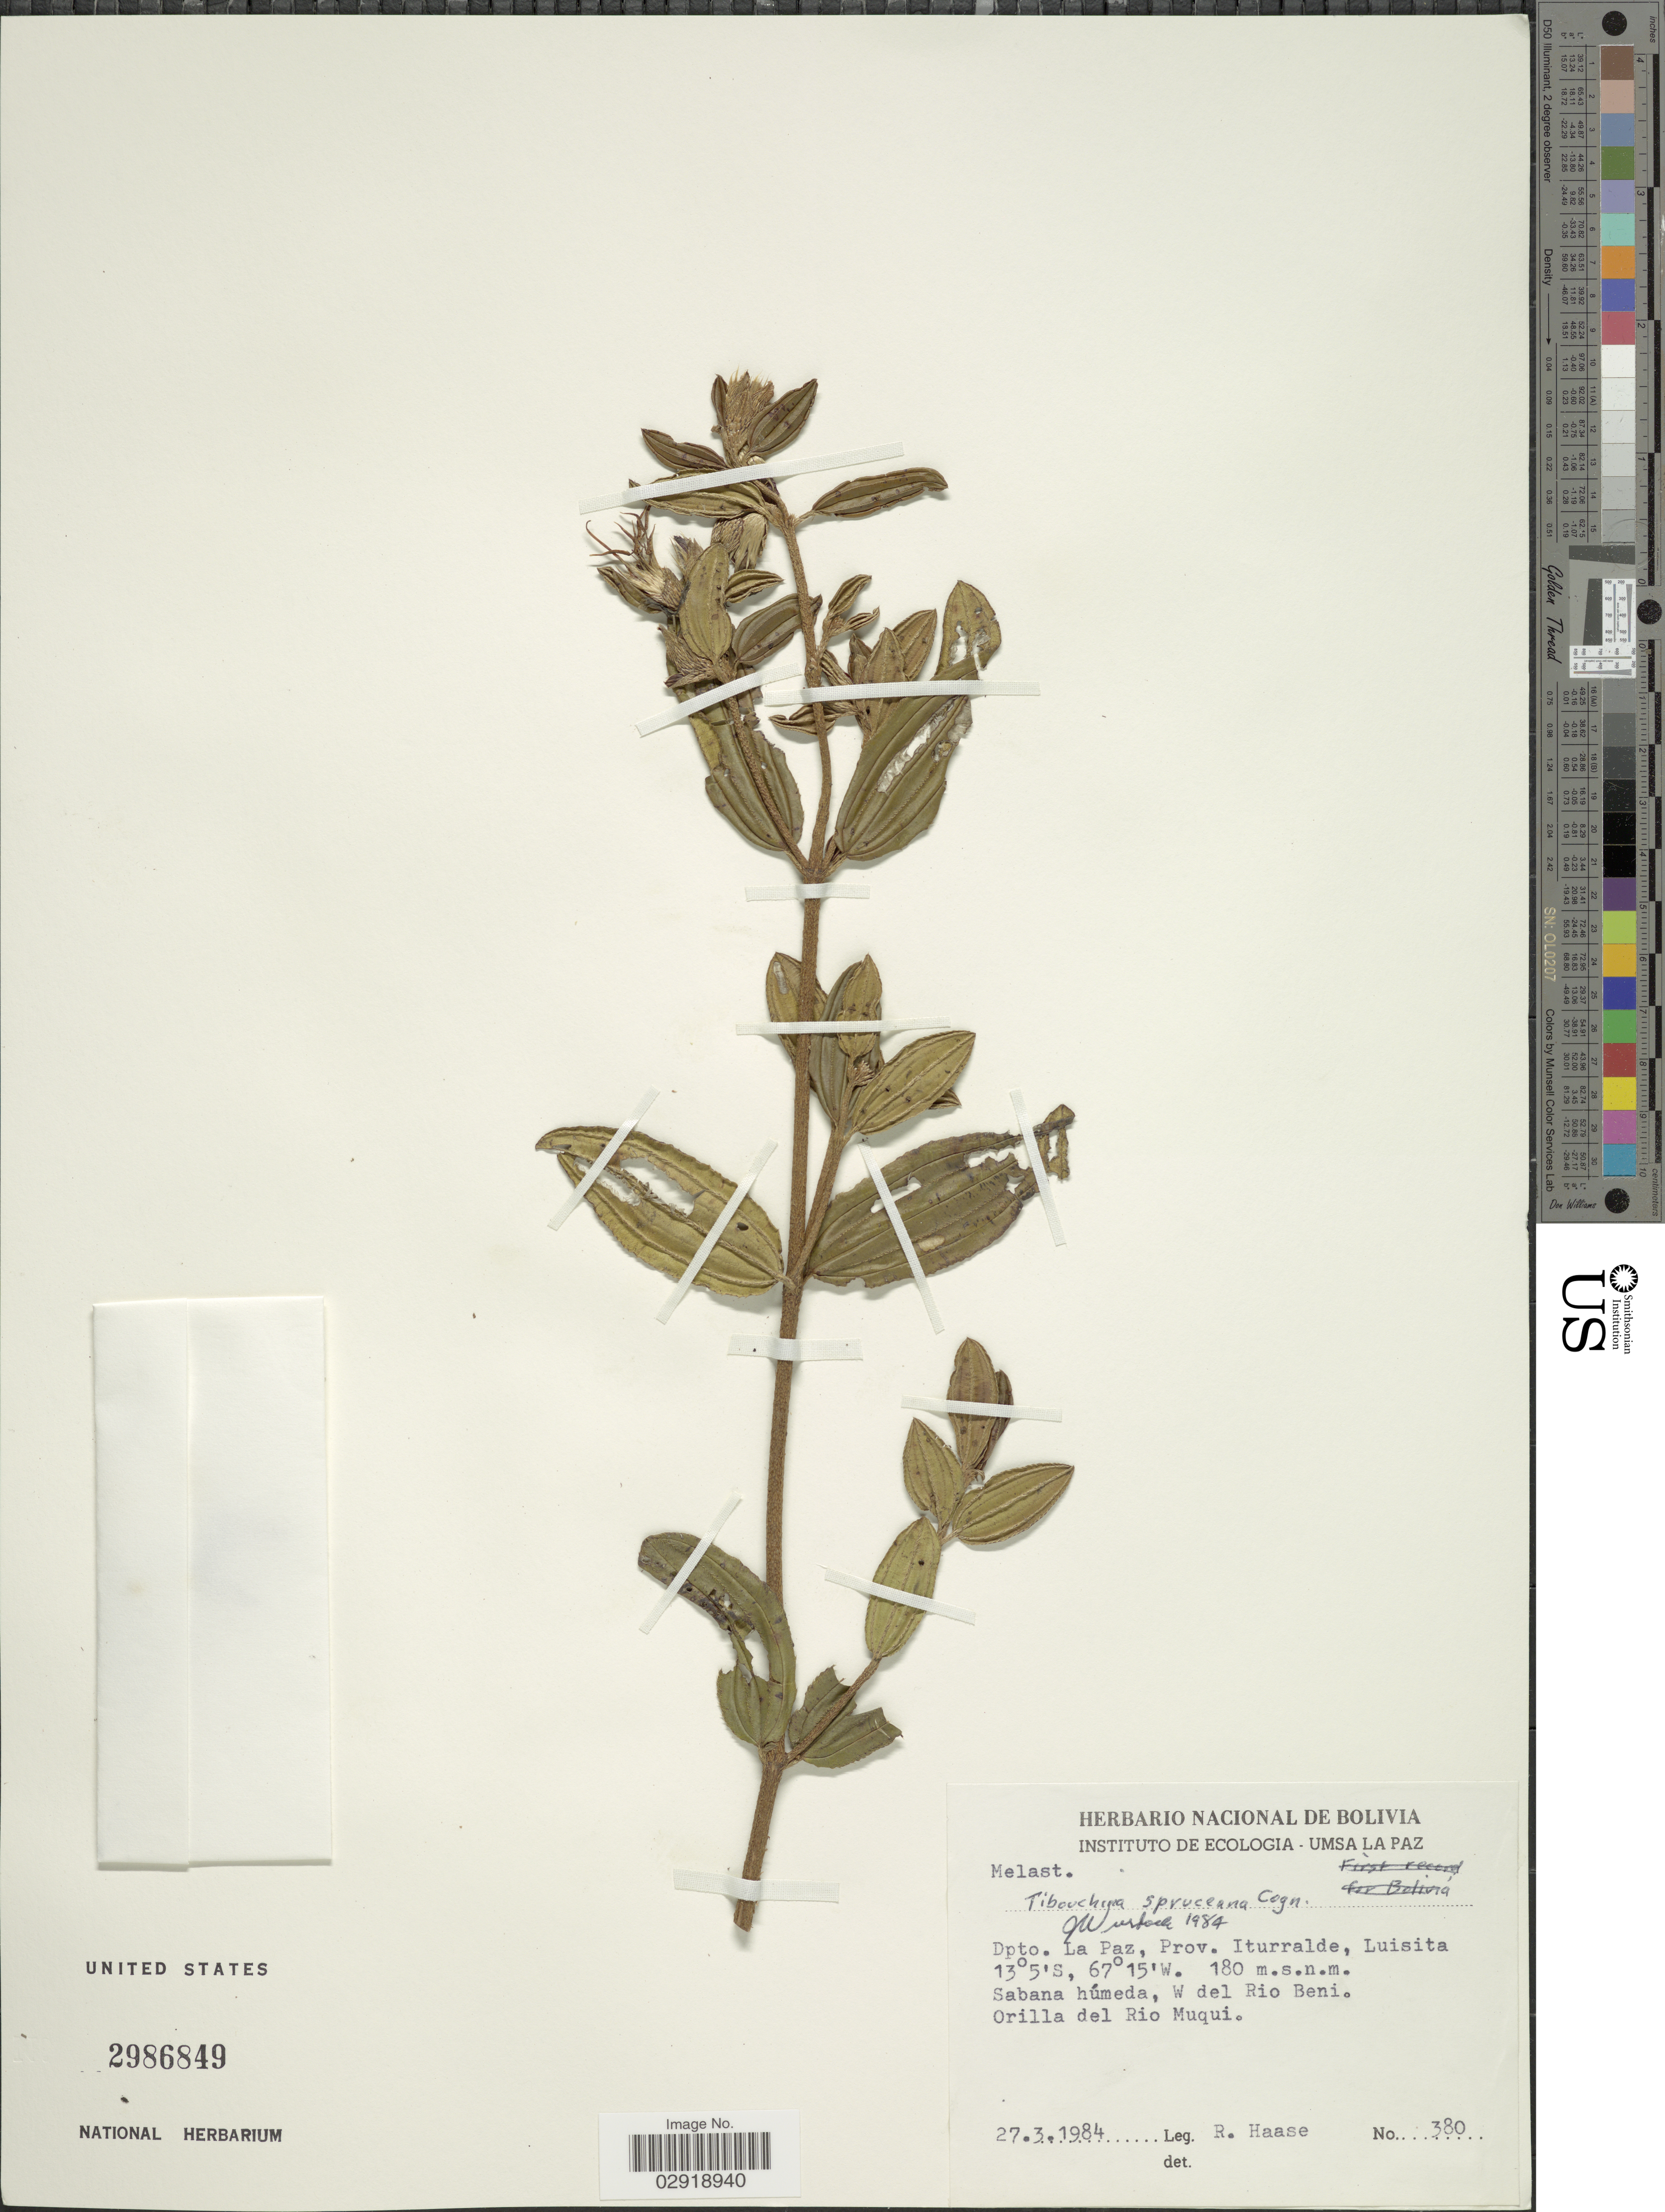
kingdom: Plantae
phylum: Tracheophyta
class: Magnoliopsida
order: Myrtales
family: Melastomataceae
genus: Tibouchina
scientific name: Tibouchina spruceana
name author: Cogn.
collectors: R. Haase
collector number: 380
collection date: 1984-03-27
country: Bolivia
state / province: La Paz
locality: Dpto. La Paz, Prov. Iturralde, Luisita. Sabana húmeda, W del Rio Beni. Orilla del Rio Muqui.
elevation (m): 180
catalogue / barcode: US 2986849